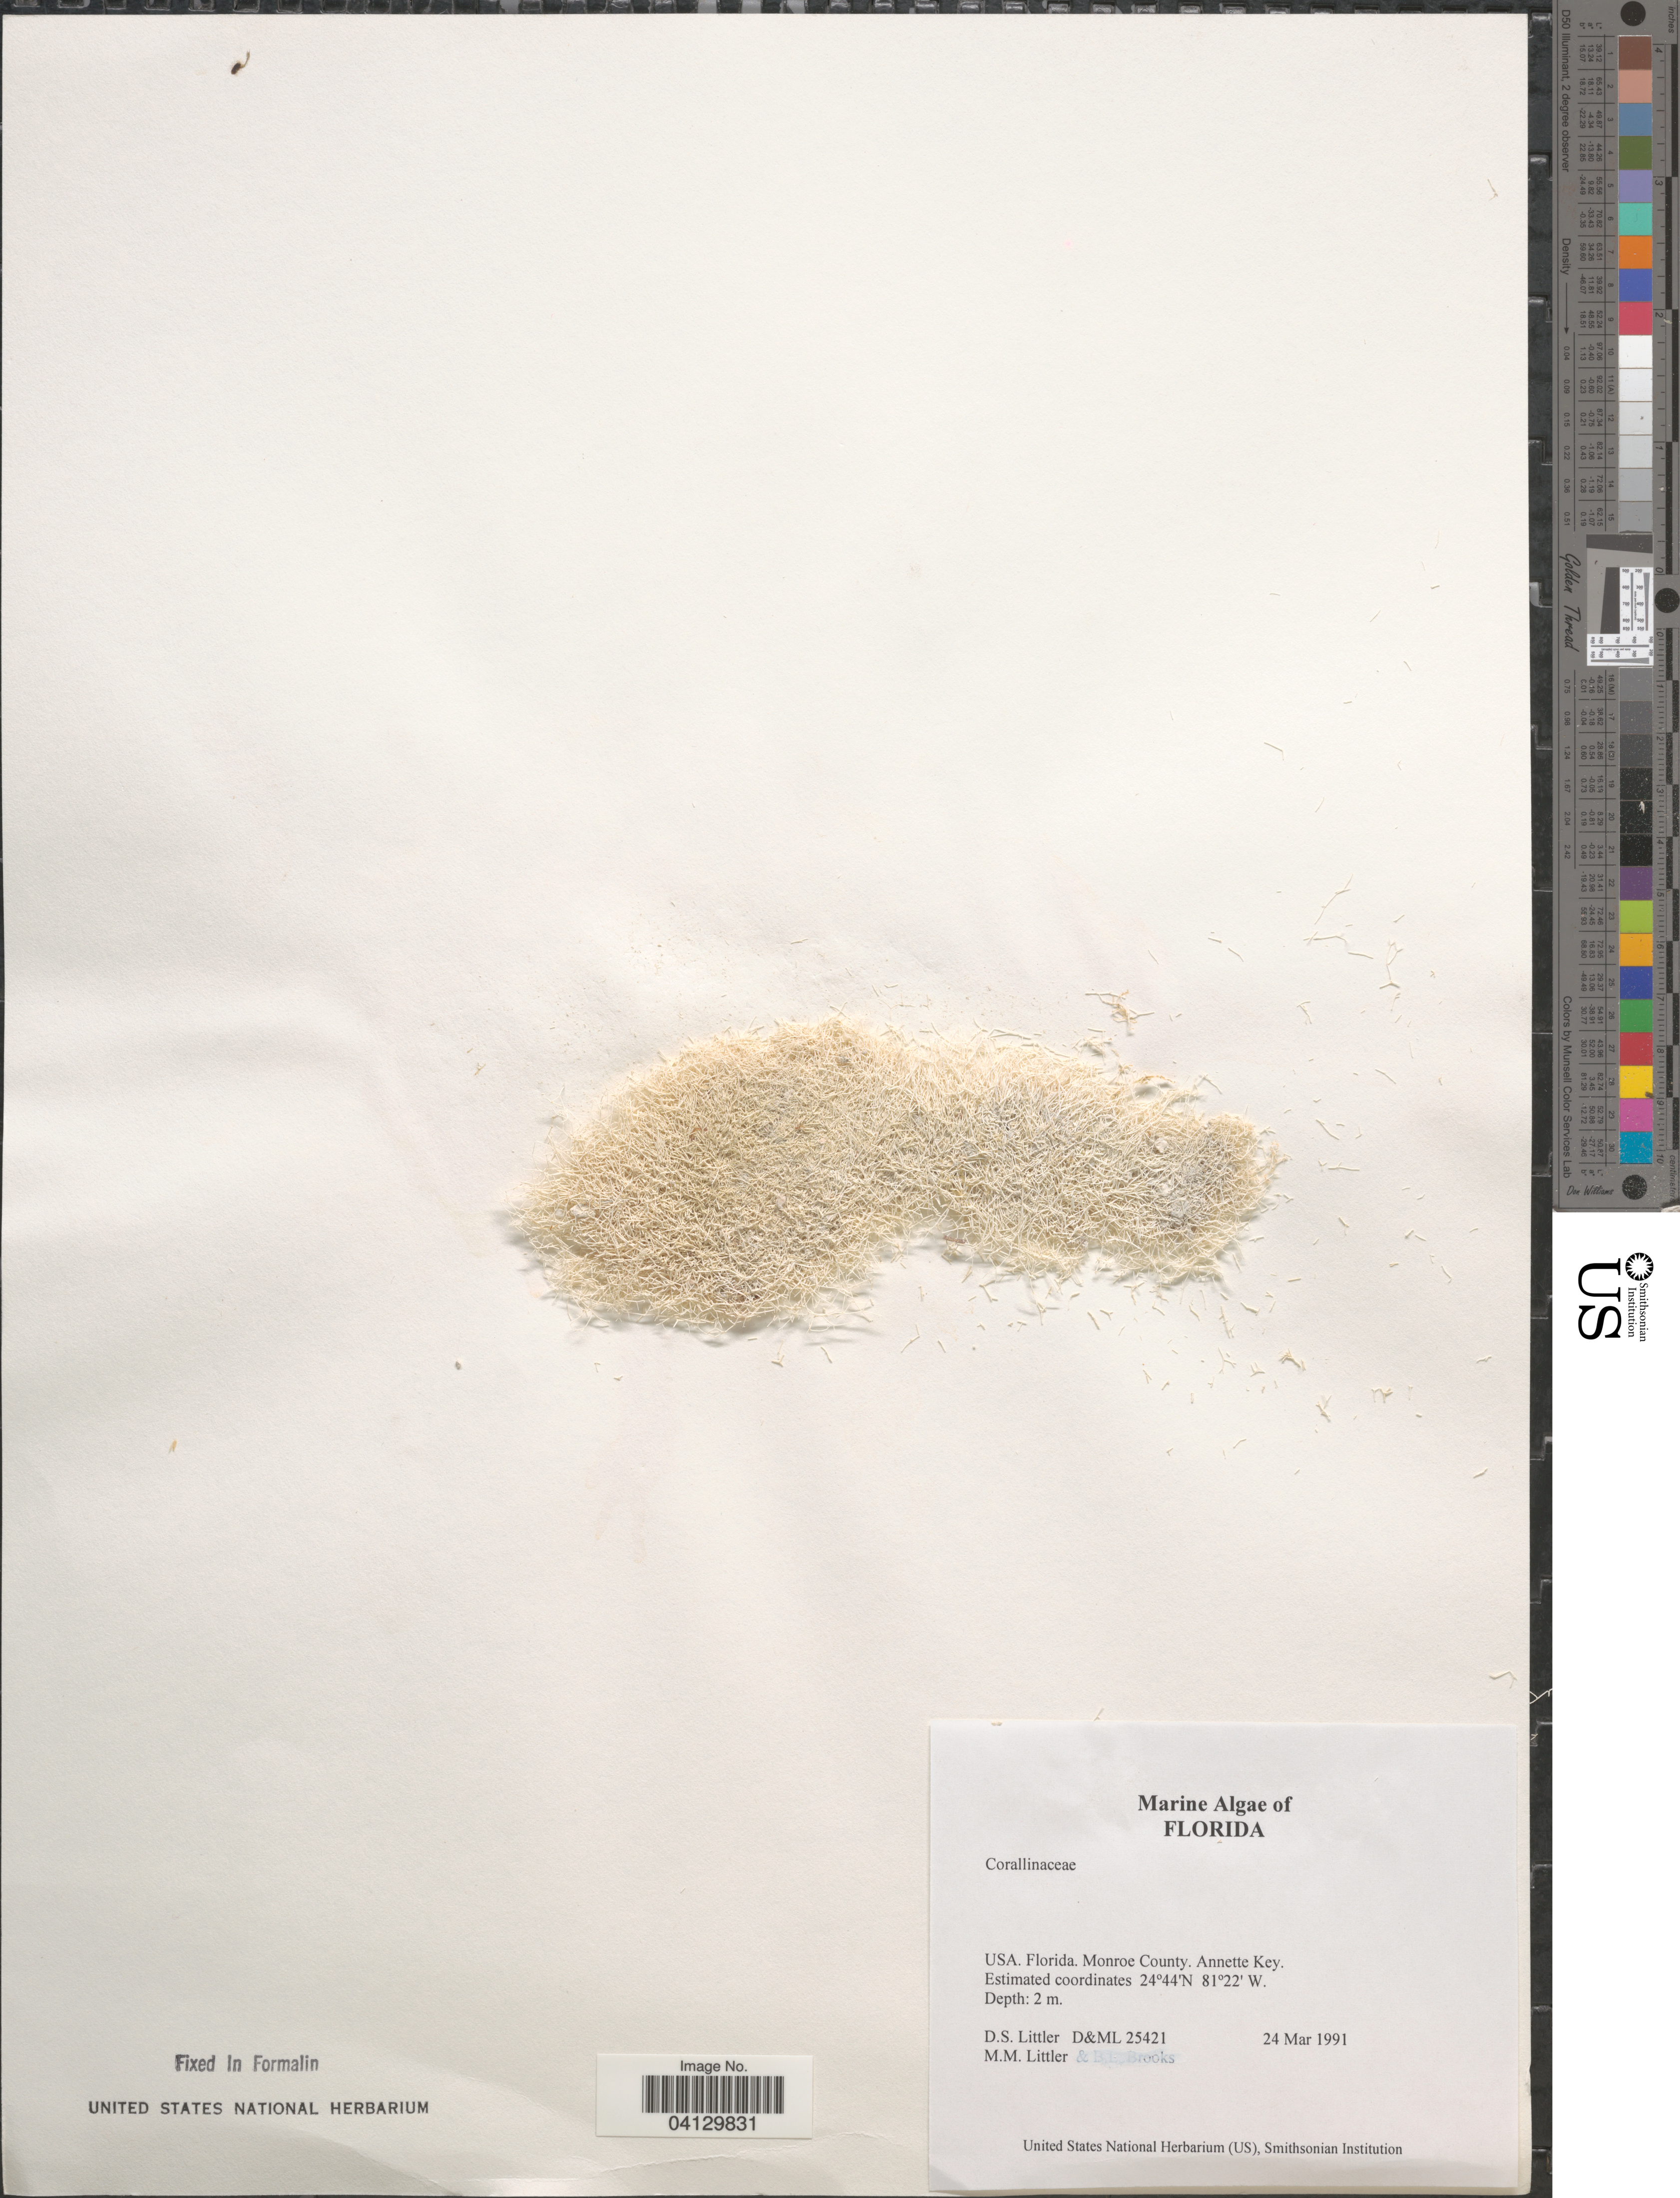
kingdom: Plantae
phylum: Rhodophyta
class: Florideophyceae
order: Corallinales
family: Corallinaceae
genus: Jania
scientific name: Jania capillacea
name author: Harv.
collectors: D. S. Littler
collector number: D&ML25421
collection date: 1991-03-24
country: United States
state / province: Florida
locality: Monroe County. Annette Key.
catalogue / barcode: US 240483